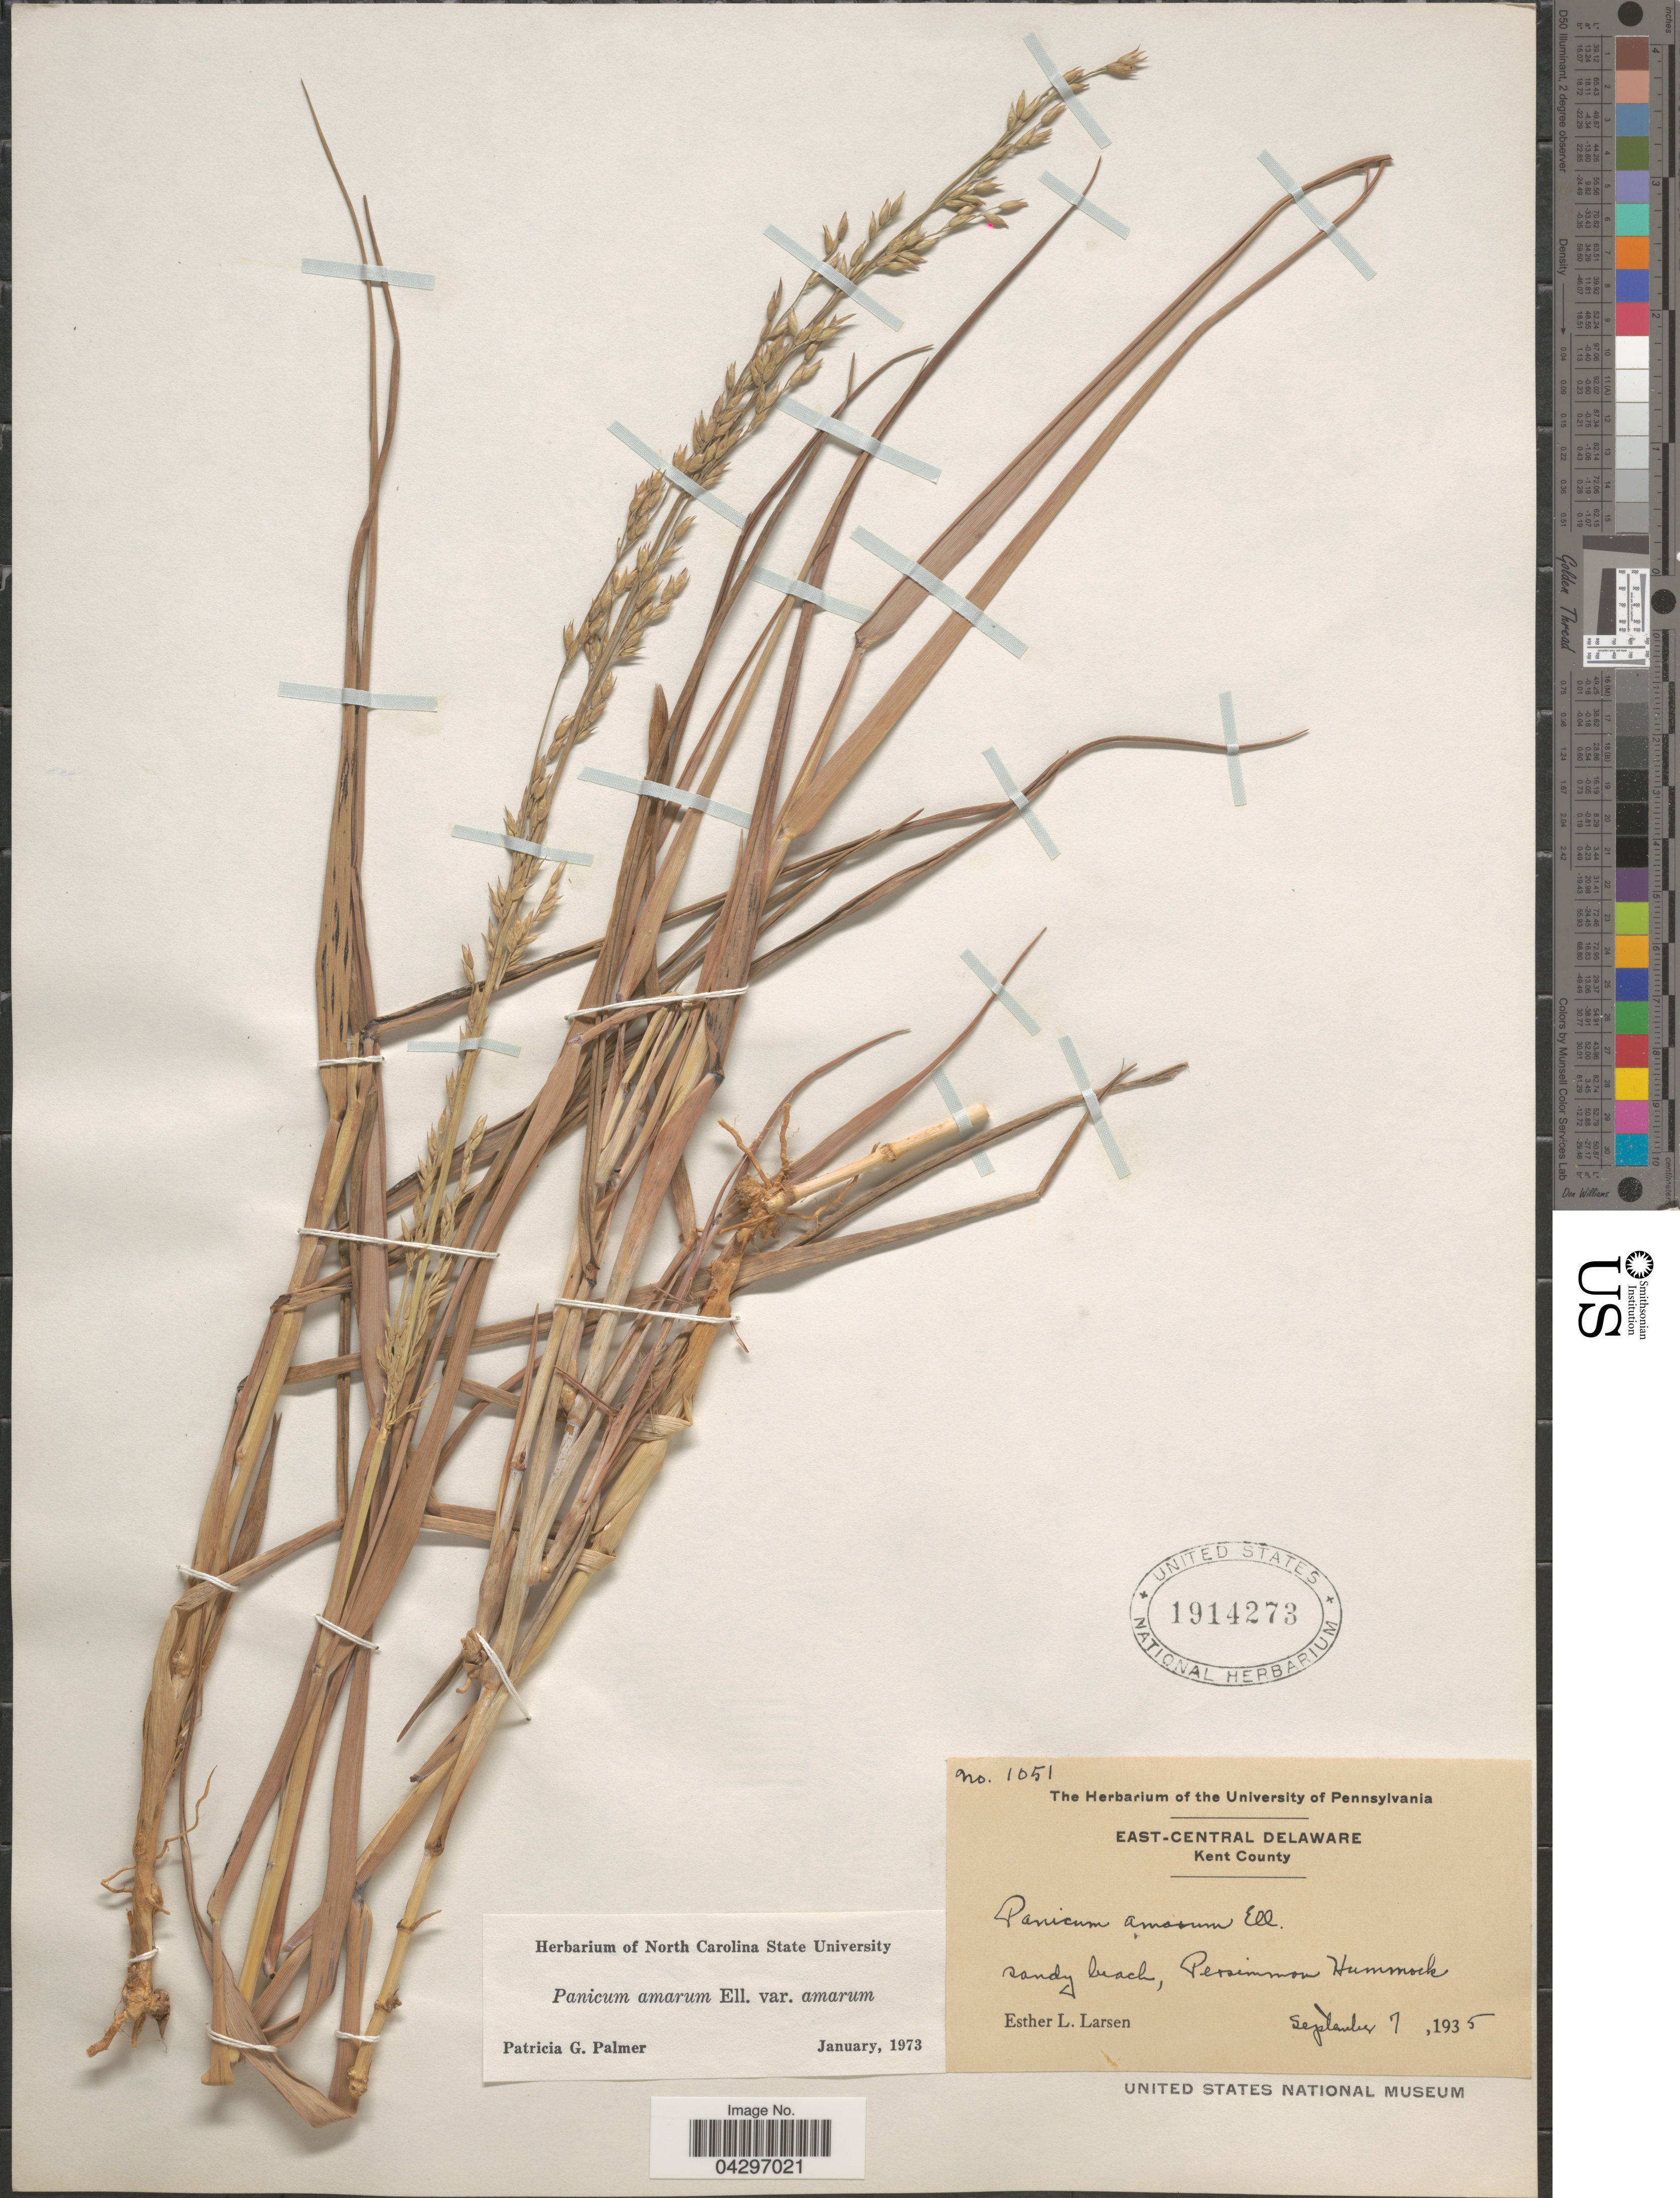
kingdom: Plantae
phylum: Tracheophyta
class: Liliopsida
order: Poales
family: Poaceae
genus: Panicum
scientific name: Panicum amarum var. amarulum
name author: (Hitchc. & Chase) Freckmann & Lelong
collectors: E. Larsen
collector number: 1051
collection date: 1935-09-07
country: United States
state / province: Delaware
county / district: Kent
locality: East-Central Delaware. Kent County. Sandy beach, Persimmon Hammock.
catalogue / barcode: US 1914273